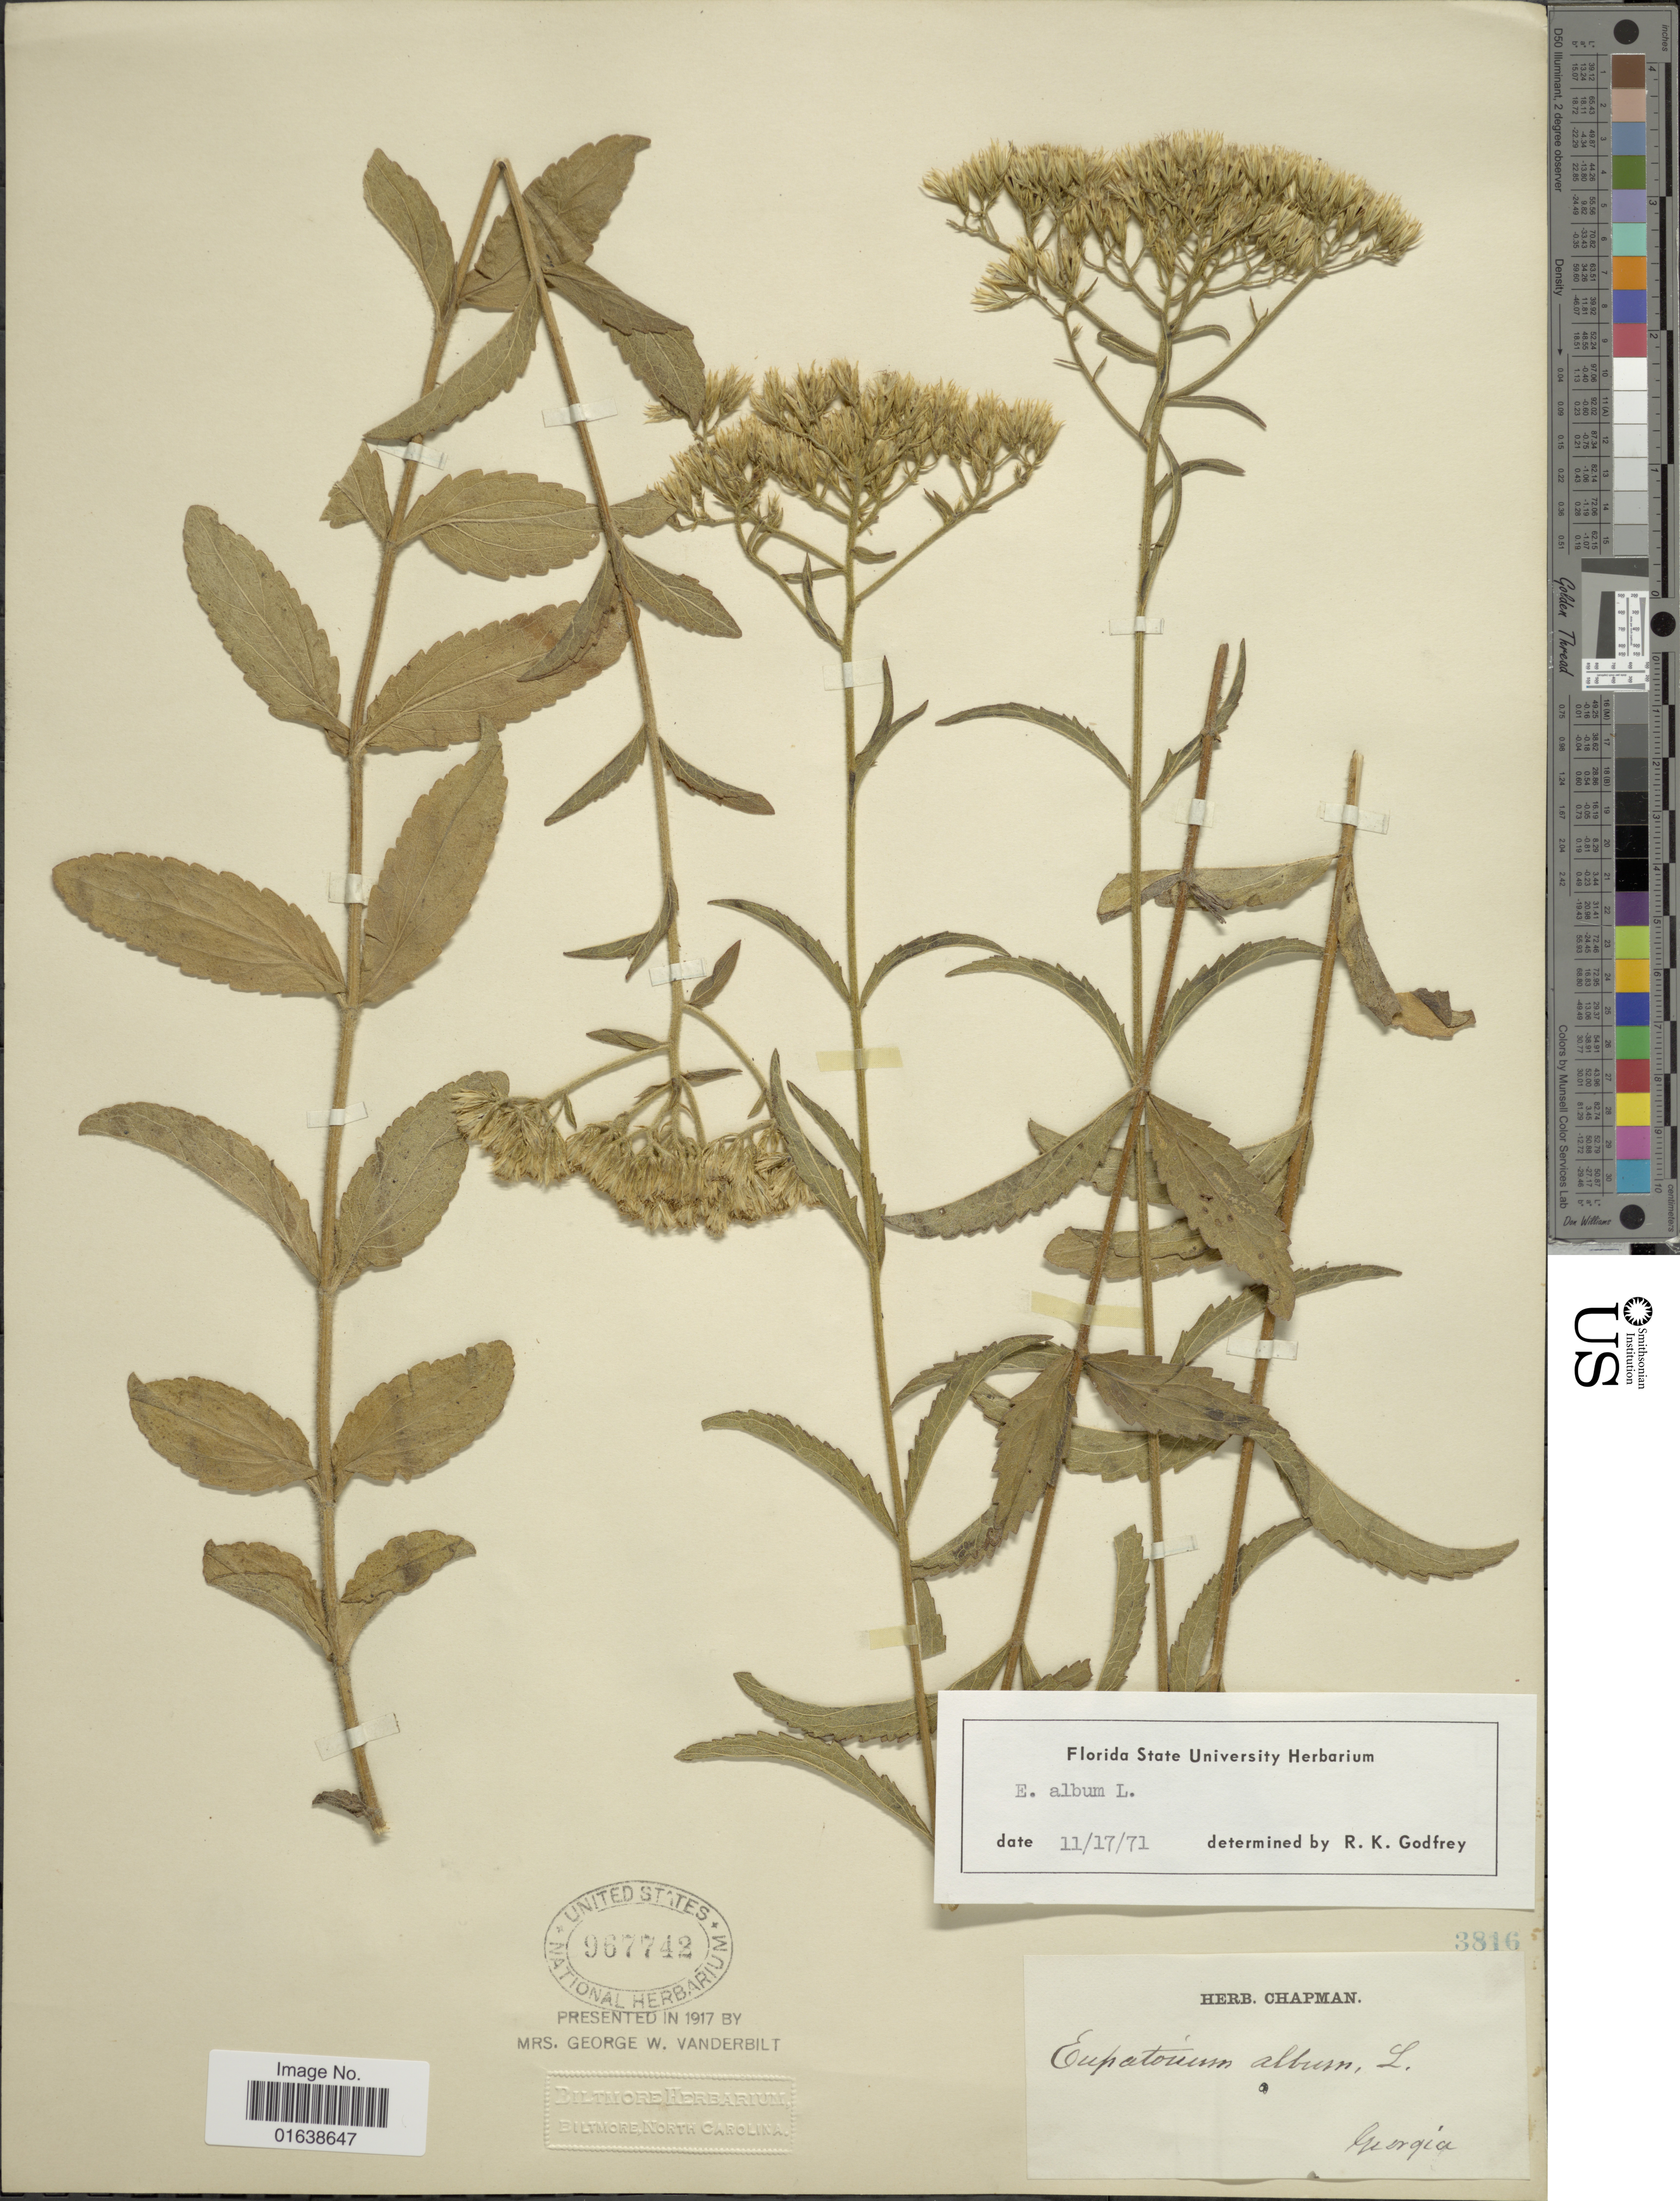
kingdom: Plantae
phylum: Tracheophyta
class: Magnoliopsida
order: Asterales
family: Asteraceae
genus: Eupatorium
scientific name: Eupatorium album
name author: L.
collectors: ex herb. Chapman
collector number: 3816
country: United States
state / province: Georgia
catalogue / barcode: US 967742